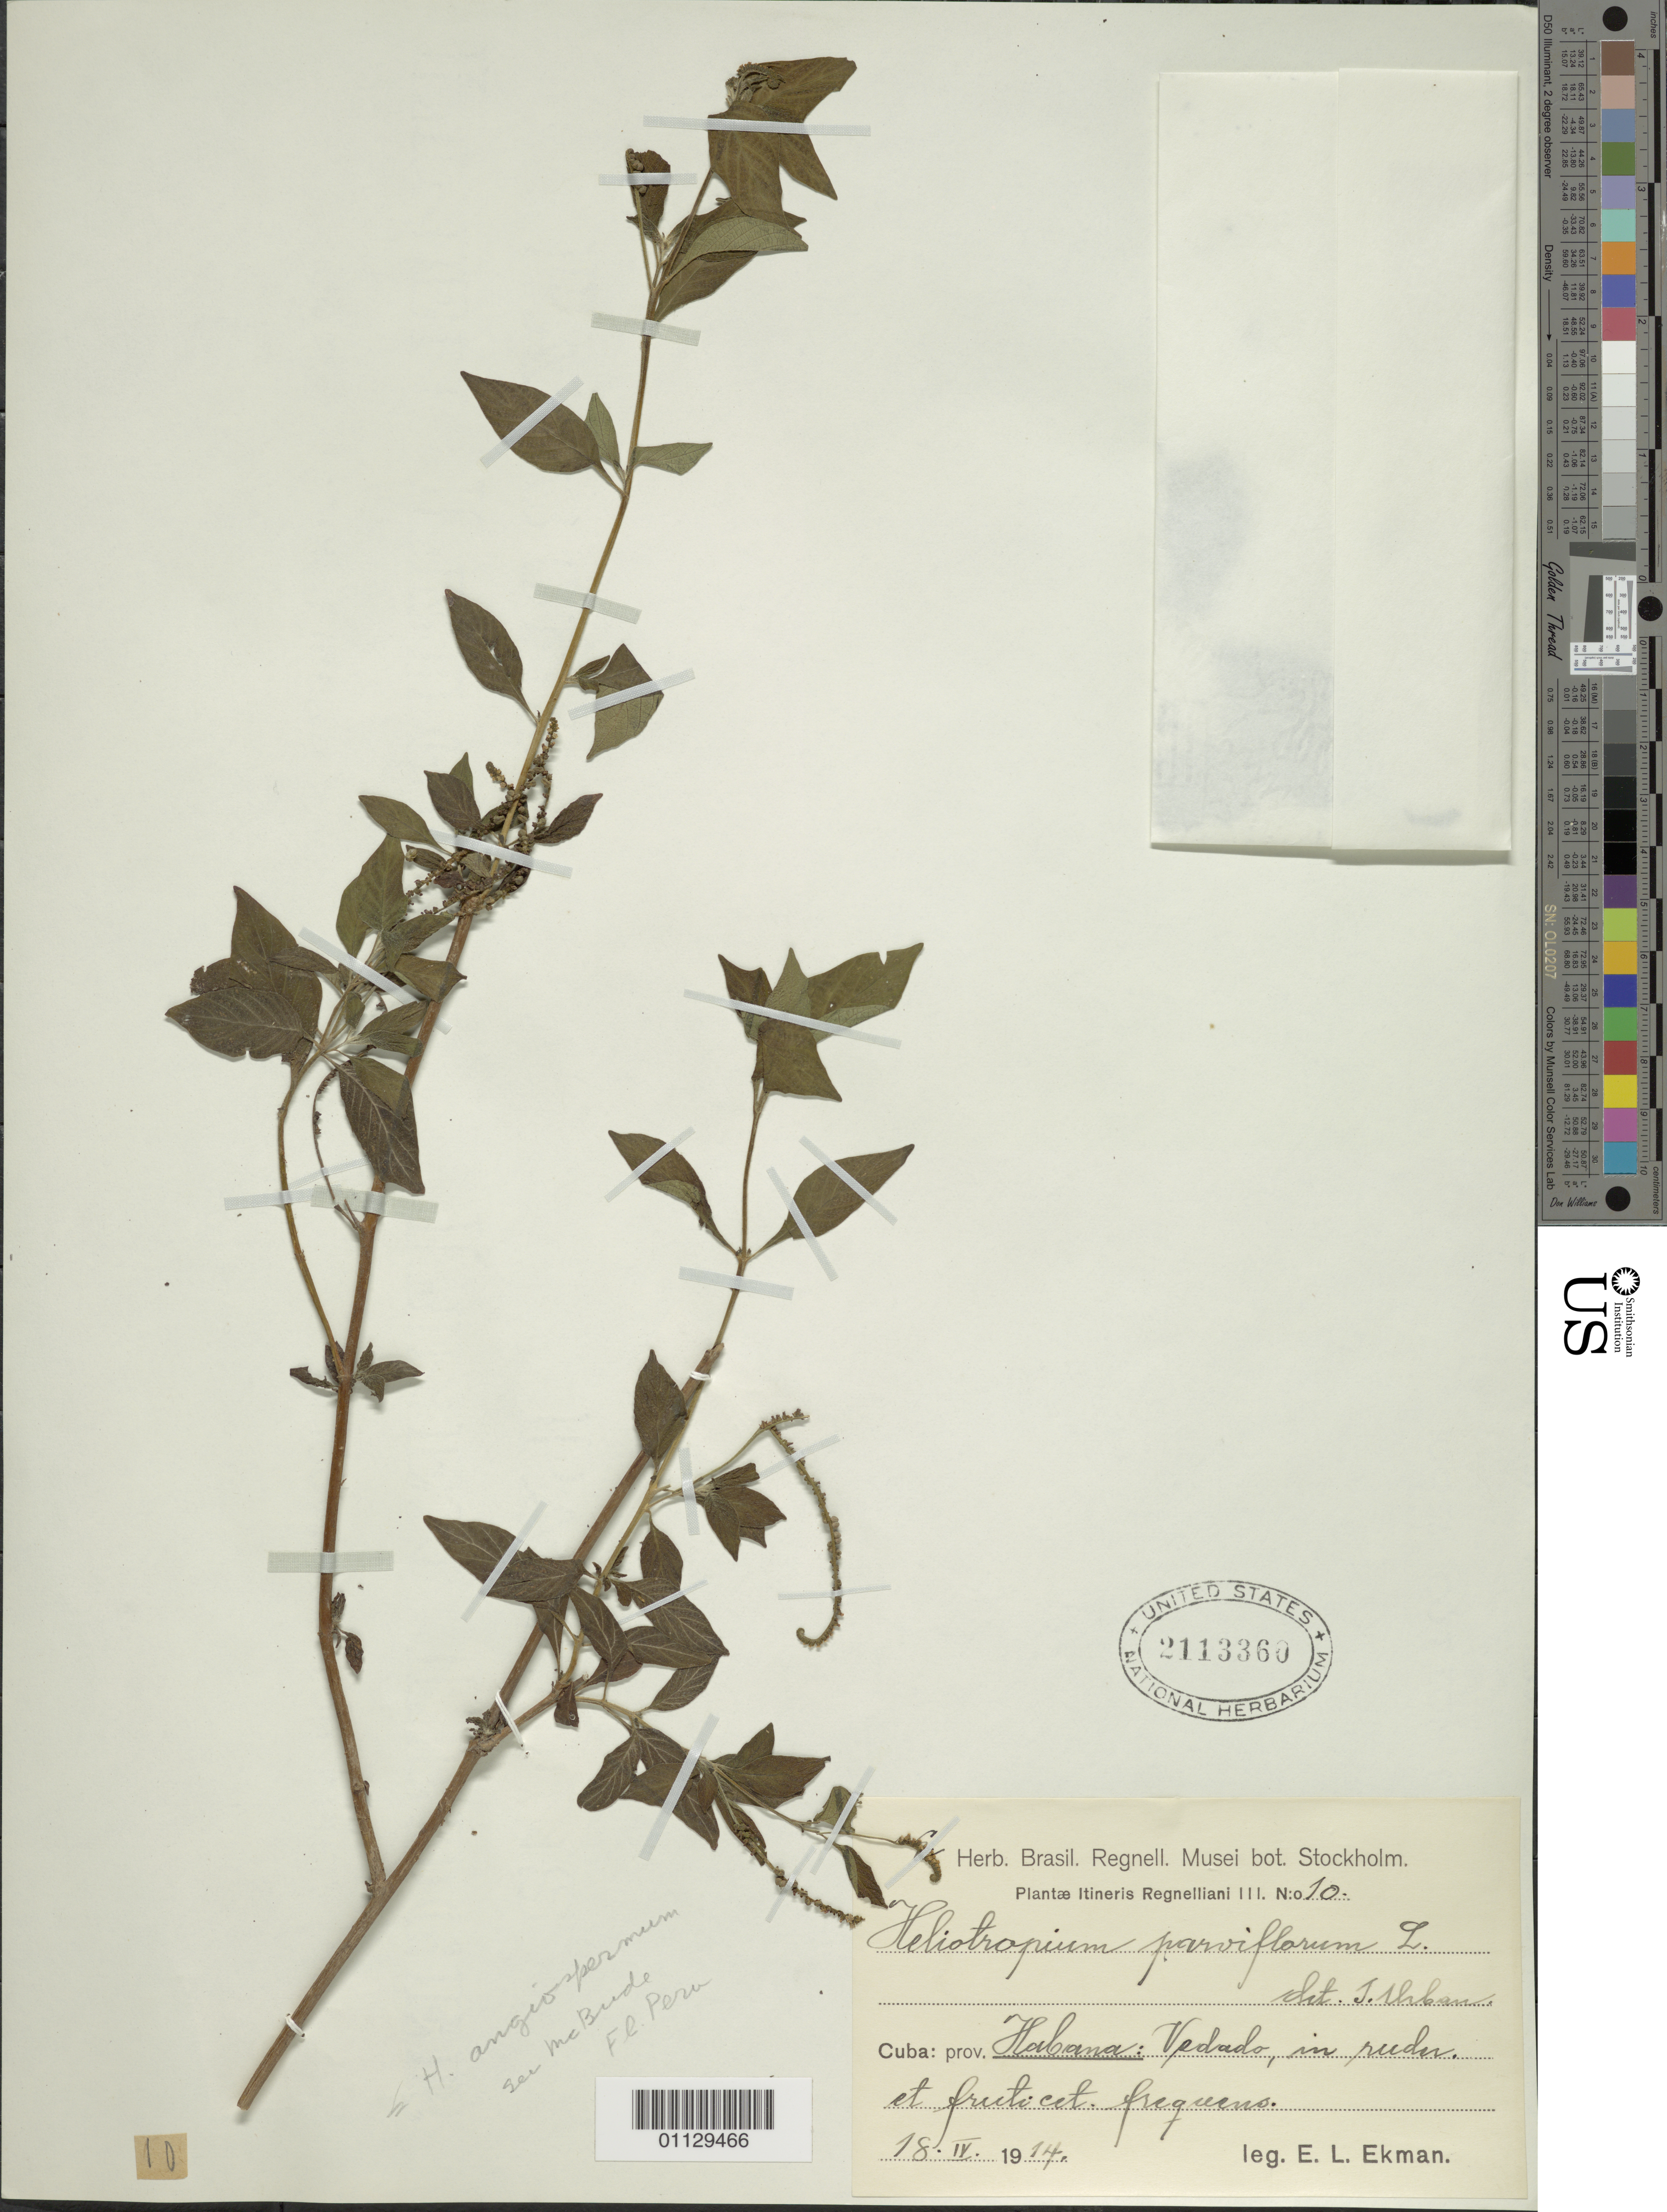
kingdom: Plantae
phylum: Tracheophyta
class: Magnoliopsida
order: Boraginales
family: Heliotropiaceae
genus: Heliotropium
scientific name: Heliotropium peruvianum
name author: L.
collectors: E. L. Ekman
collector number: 10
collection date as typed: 18 Apr 1914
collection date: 1914-04-18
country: Cuba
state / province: La Habana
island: Cuba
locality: Habana. Vedado, in ruder et freet cet frequens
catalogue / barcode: US 2113369